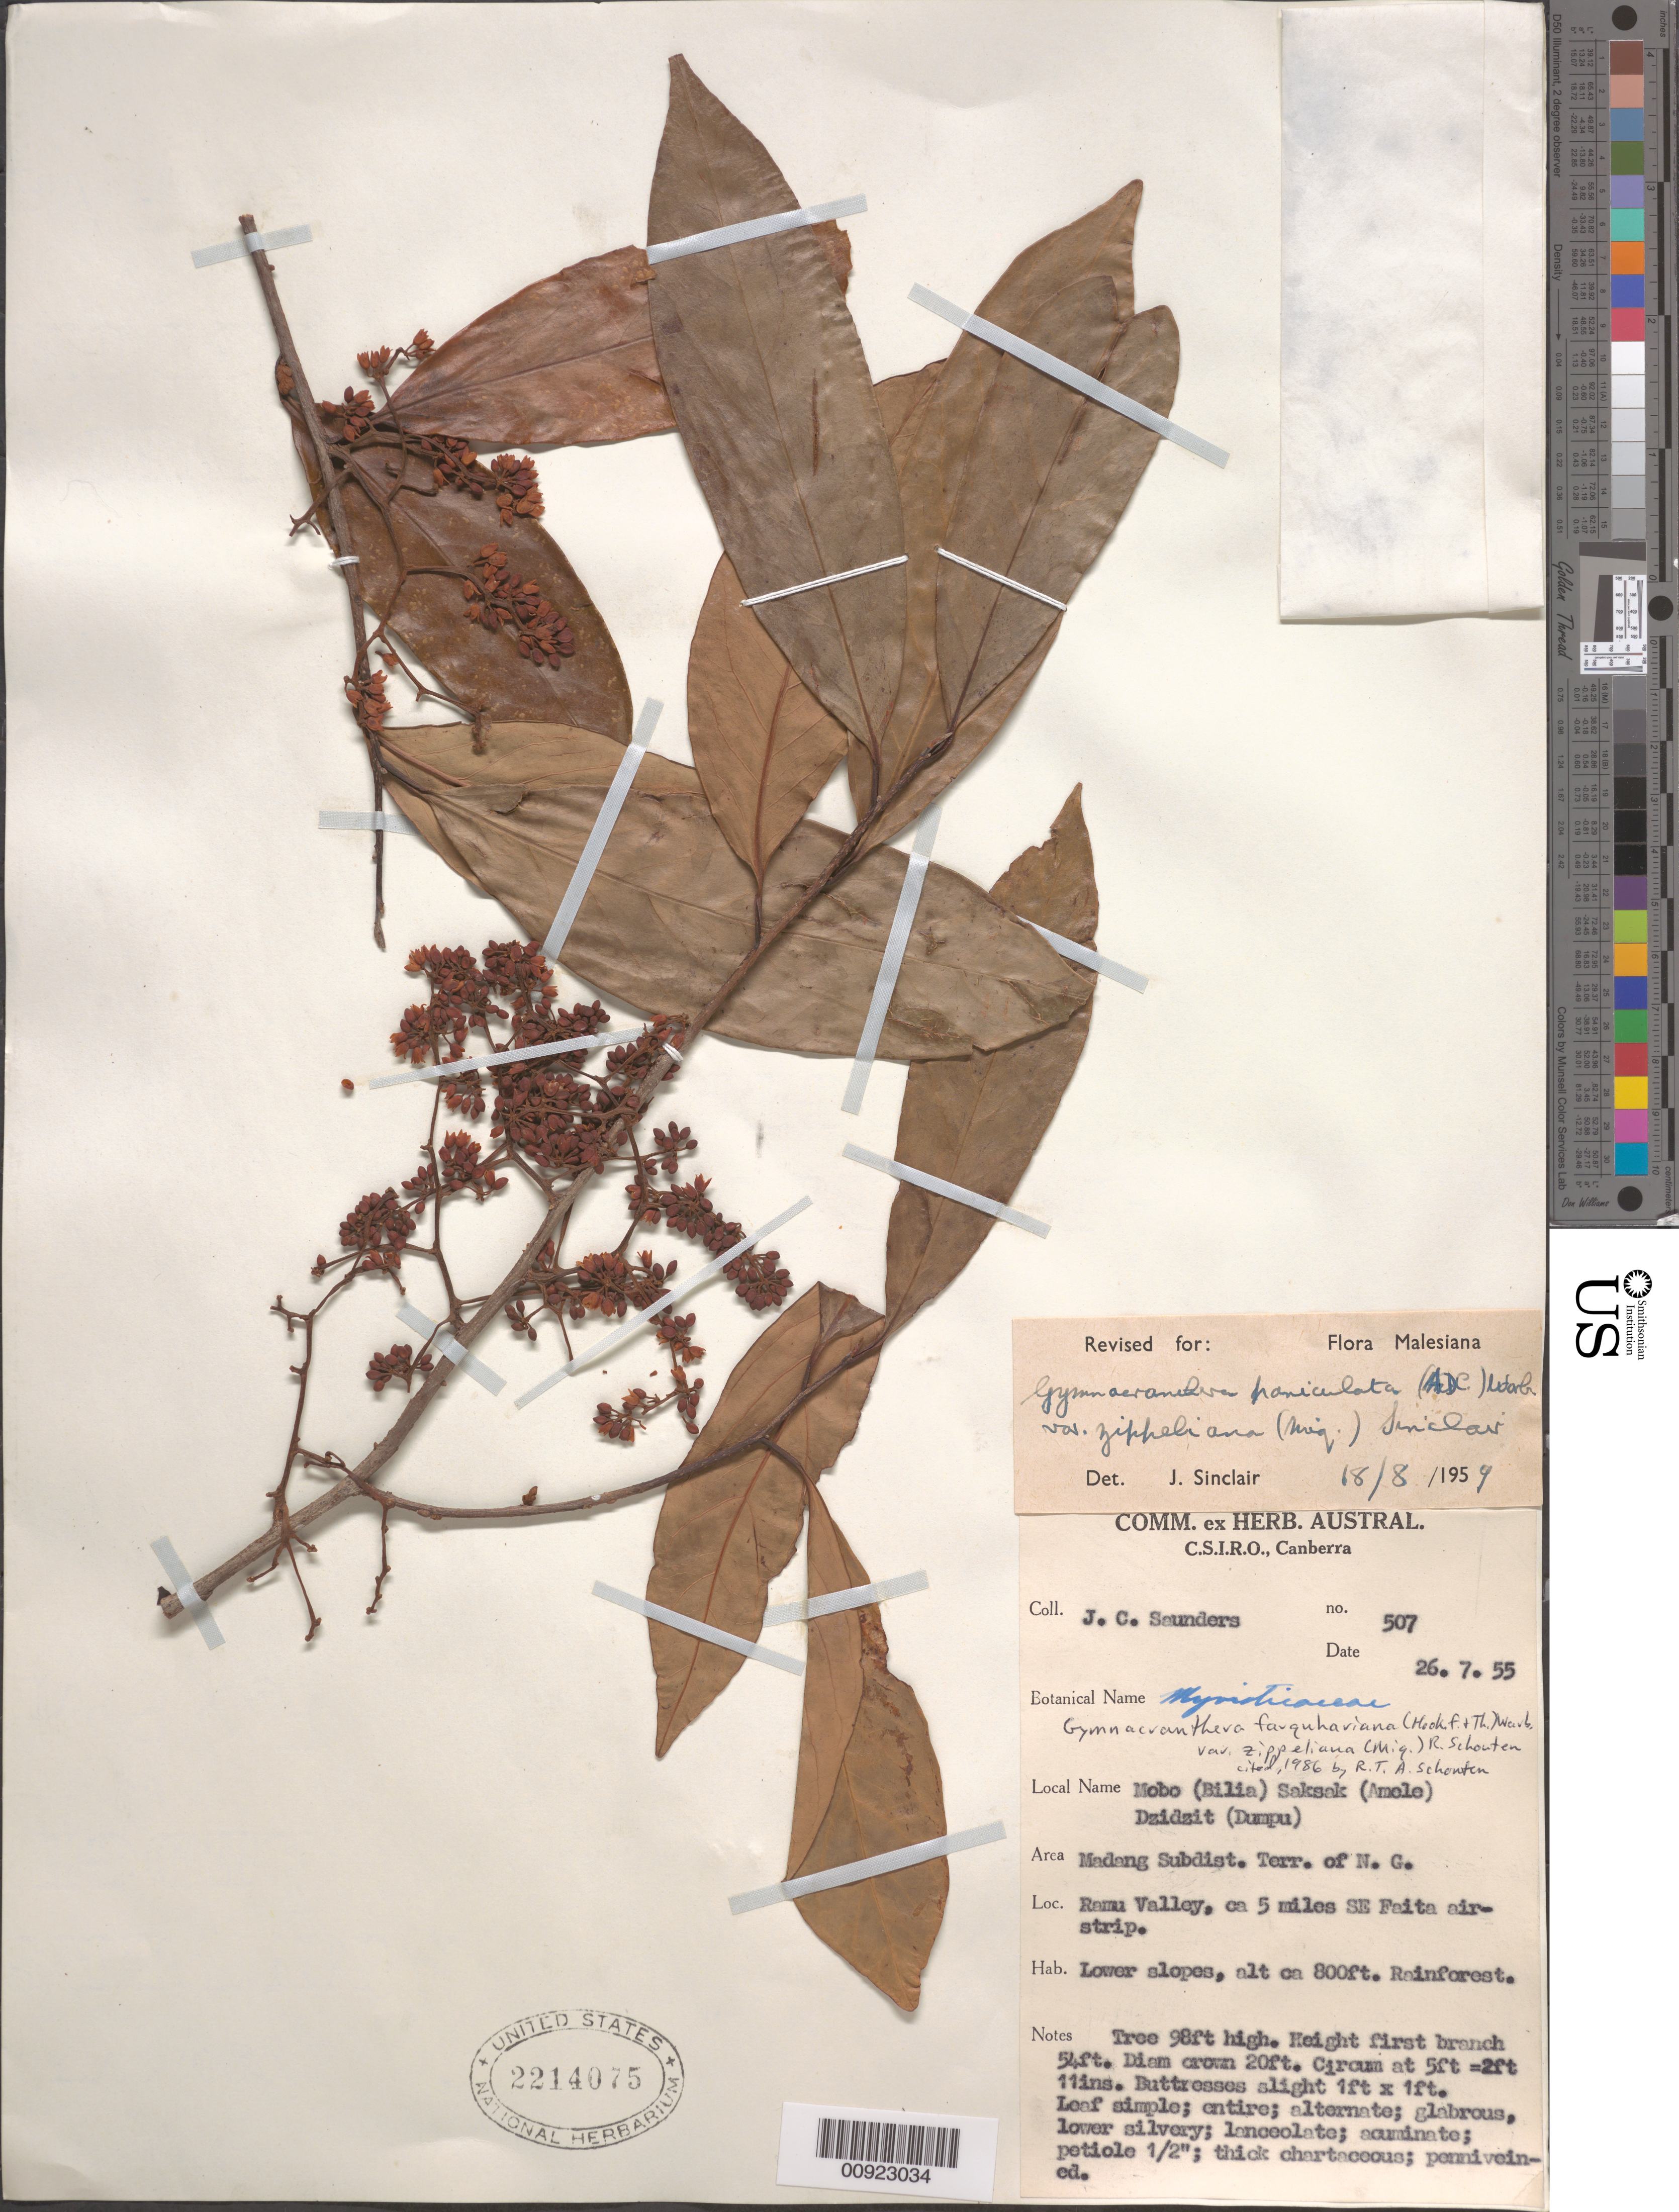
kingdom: Plantae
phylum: Tracheophyta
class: Magnoliopsida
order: Magnoliales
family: Myristicaceae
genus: Gymnacranthera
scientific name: Gymnacranthera farquhariana var. zippeliana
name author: (Miq.) R.T.A. Schouten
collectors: J. C. Saunders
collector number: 507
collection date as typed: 26 Jul 1955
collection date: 1955-07-26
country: Papua New Guinea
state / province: Madang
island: New Guinea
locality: Ramu Valley, ca 5 miles SE Faita airstrip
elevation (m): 244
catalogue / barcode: US 2214075